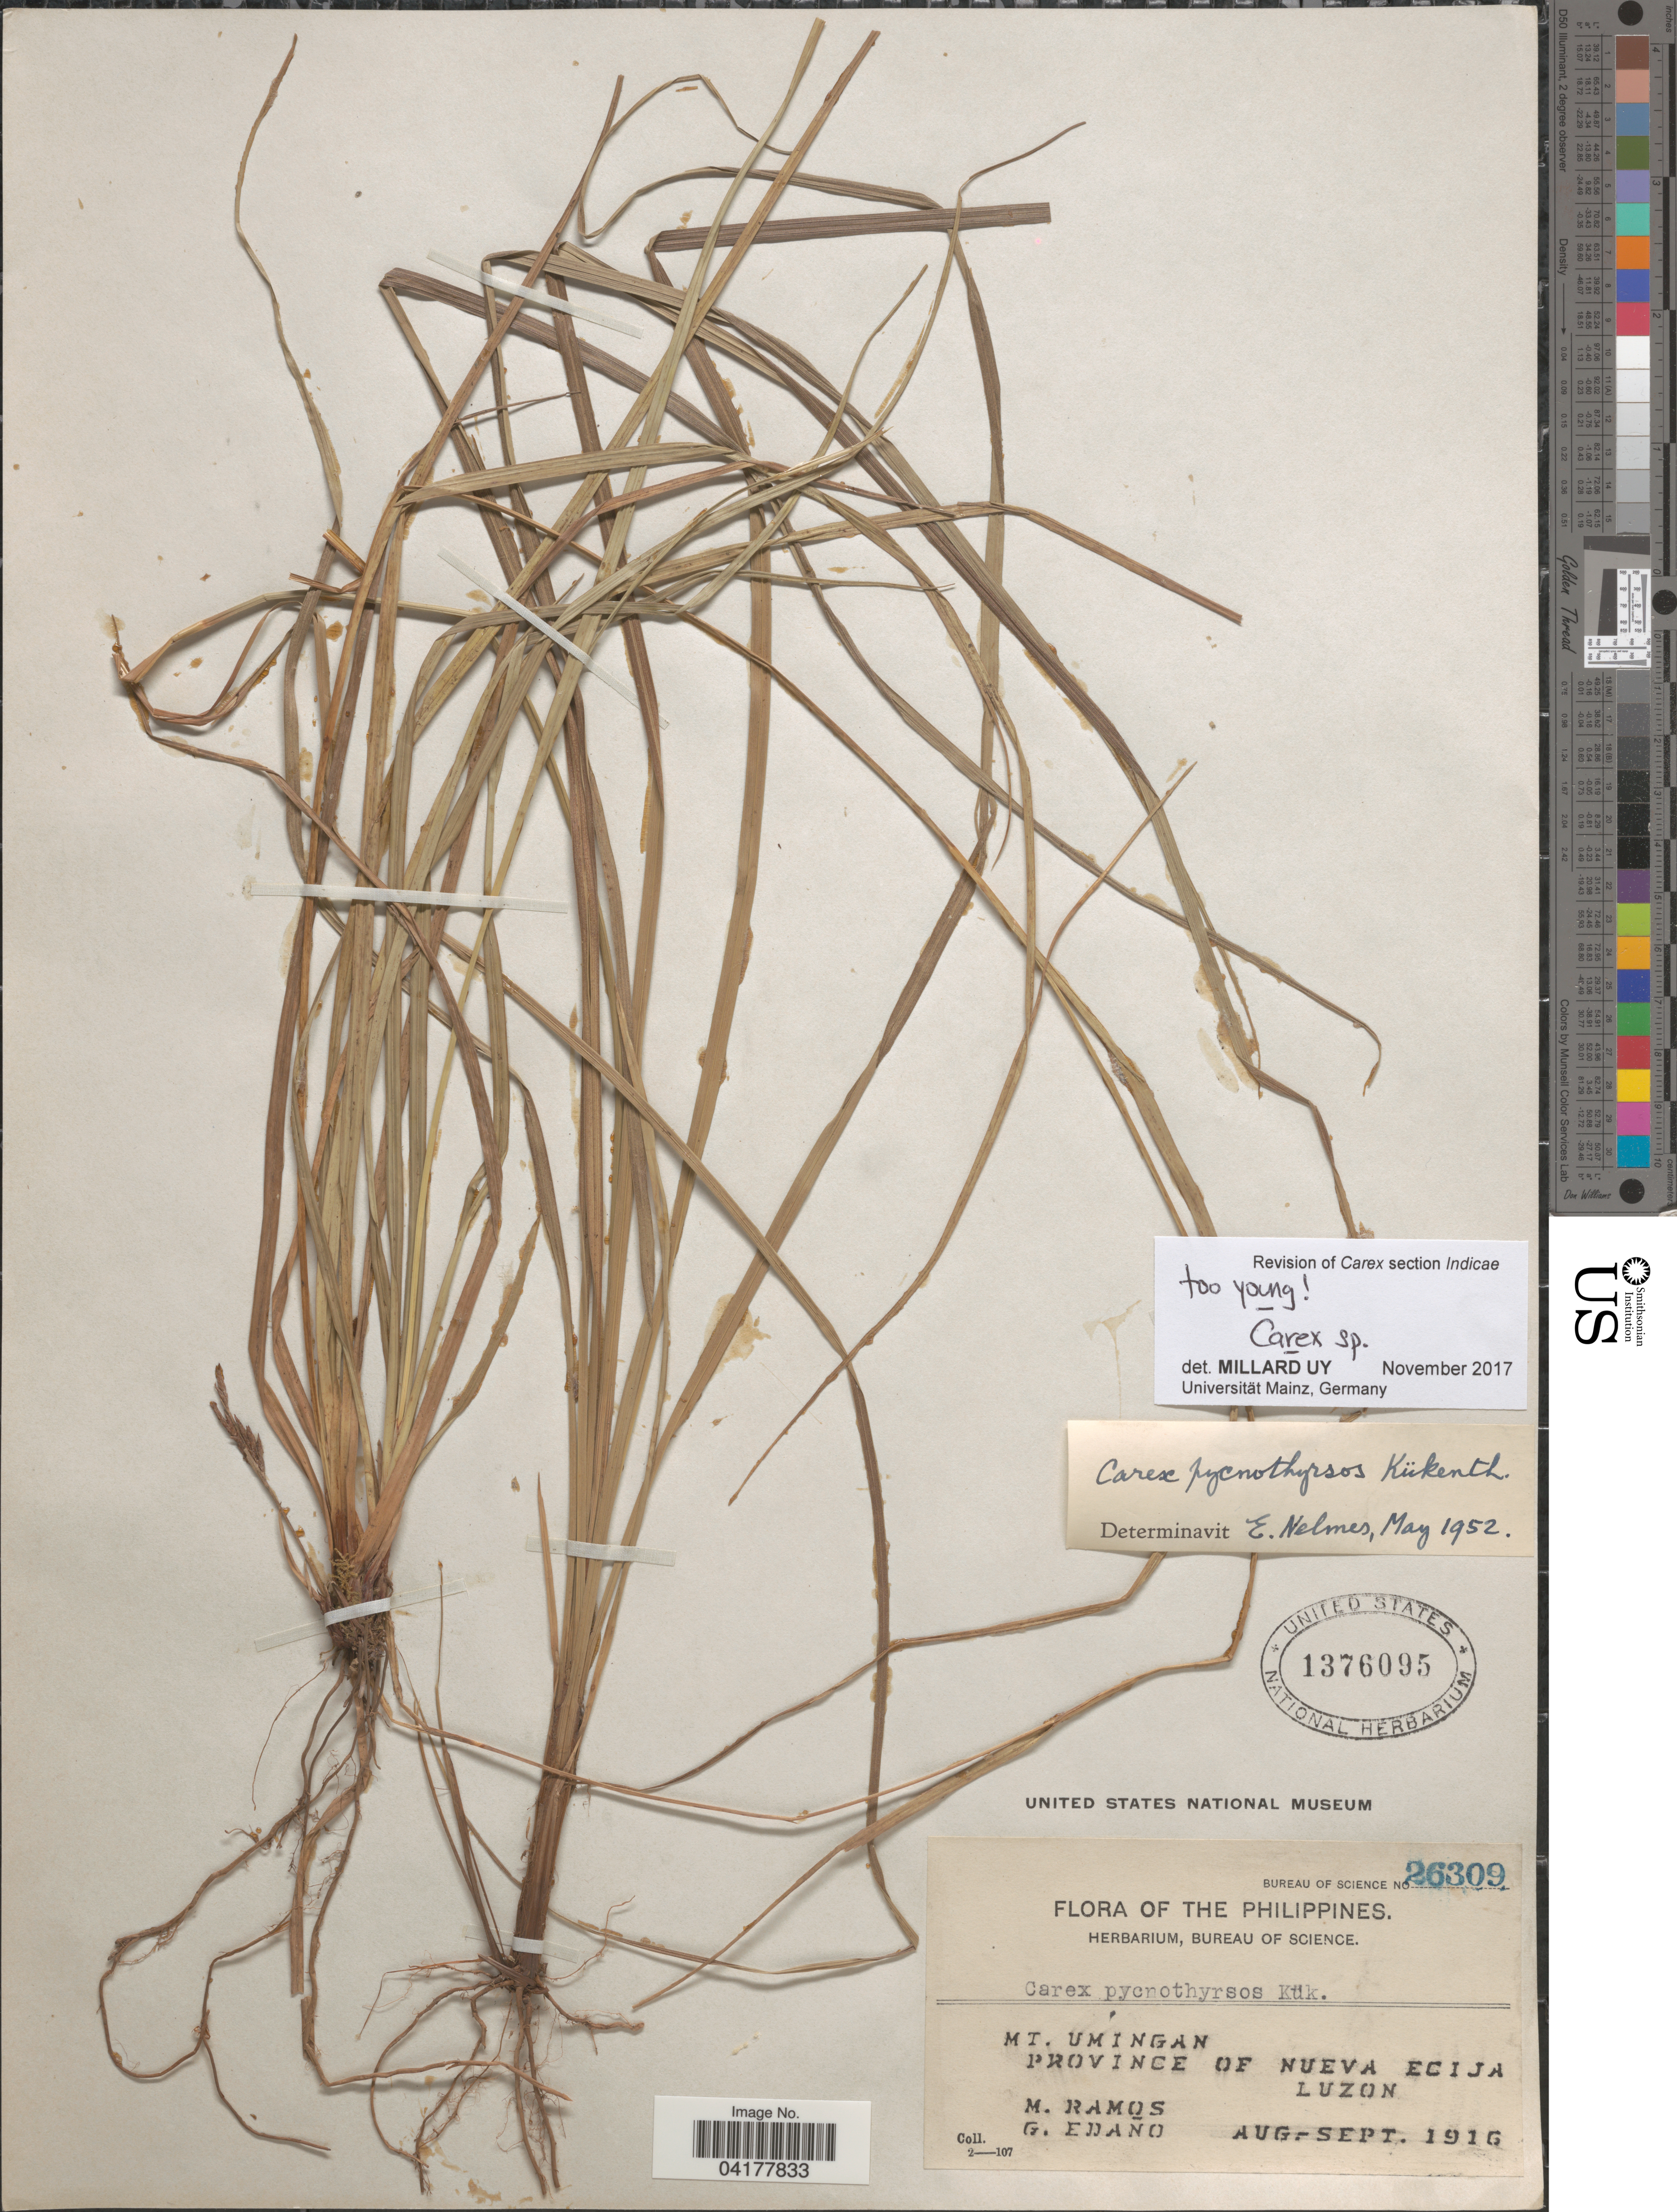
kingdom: Plantae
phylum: Tracheophyta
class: Liliopsida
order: Poales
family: Cyperaceae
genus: Carex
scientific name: Carex pycnothyrsos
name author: Kük.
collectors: M. Ramos & G. Edaño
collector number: Bureau of Science 26309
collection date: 1916-08/1916-09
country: Philippines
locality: Mt. Umingan. Province of Nueva Ecija. Luzon.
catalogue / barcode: US 1376095